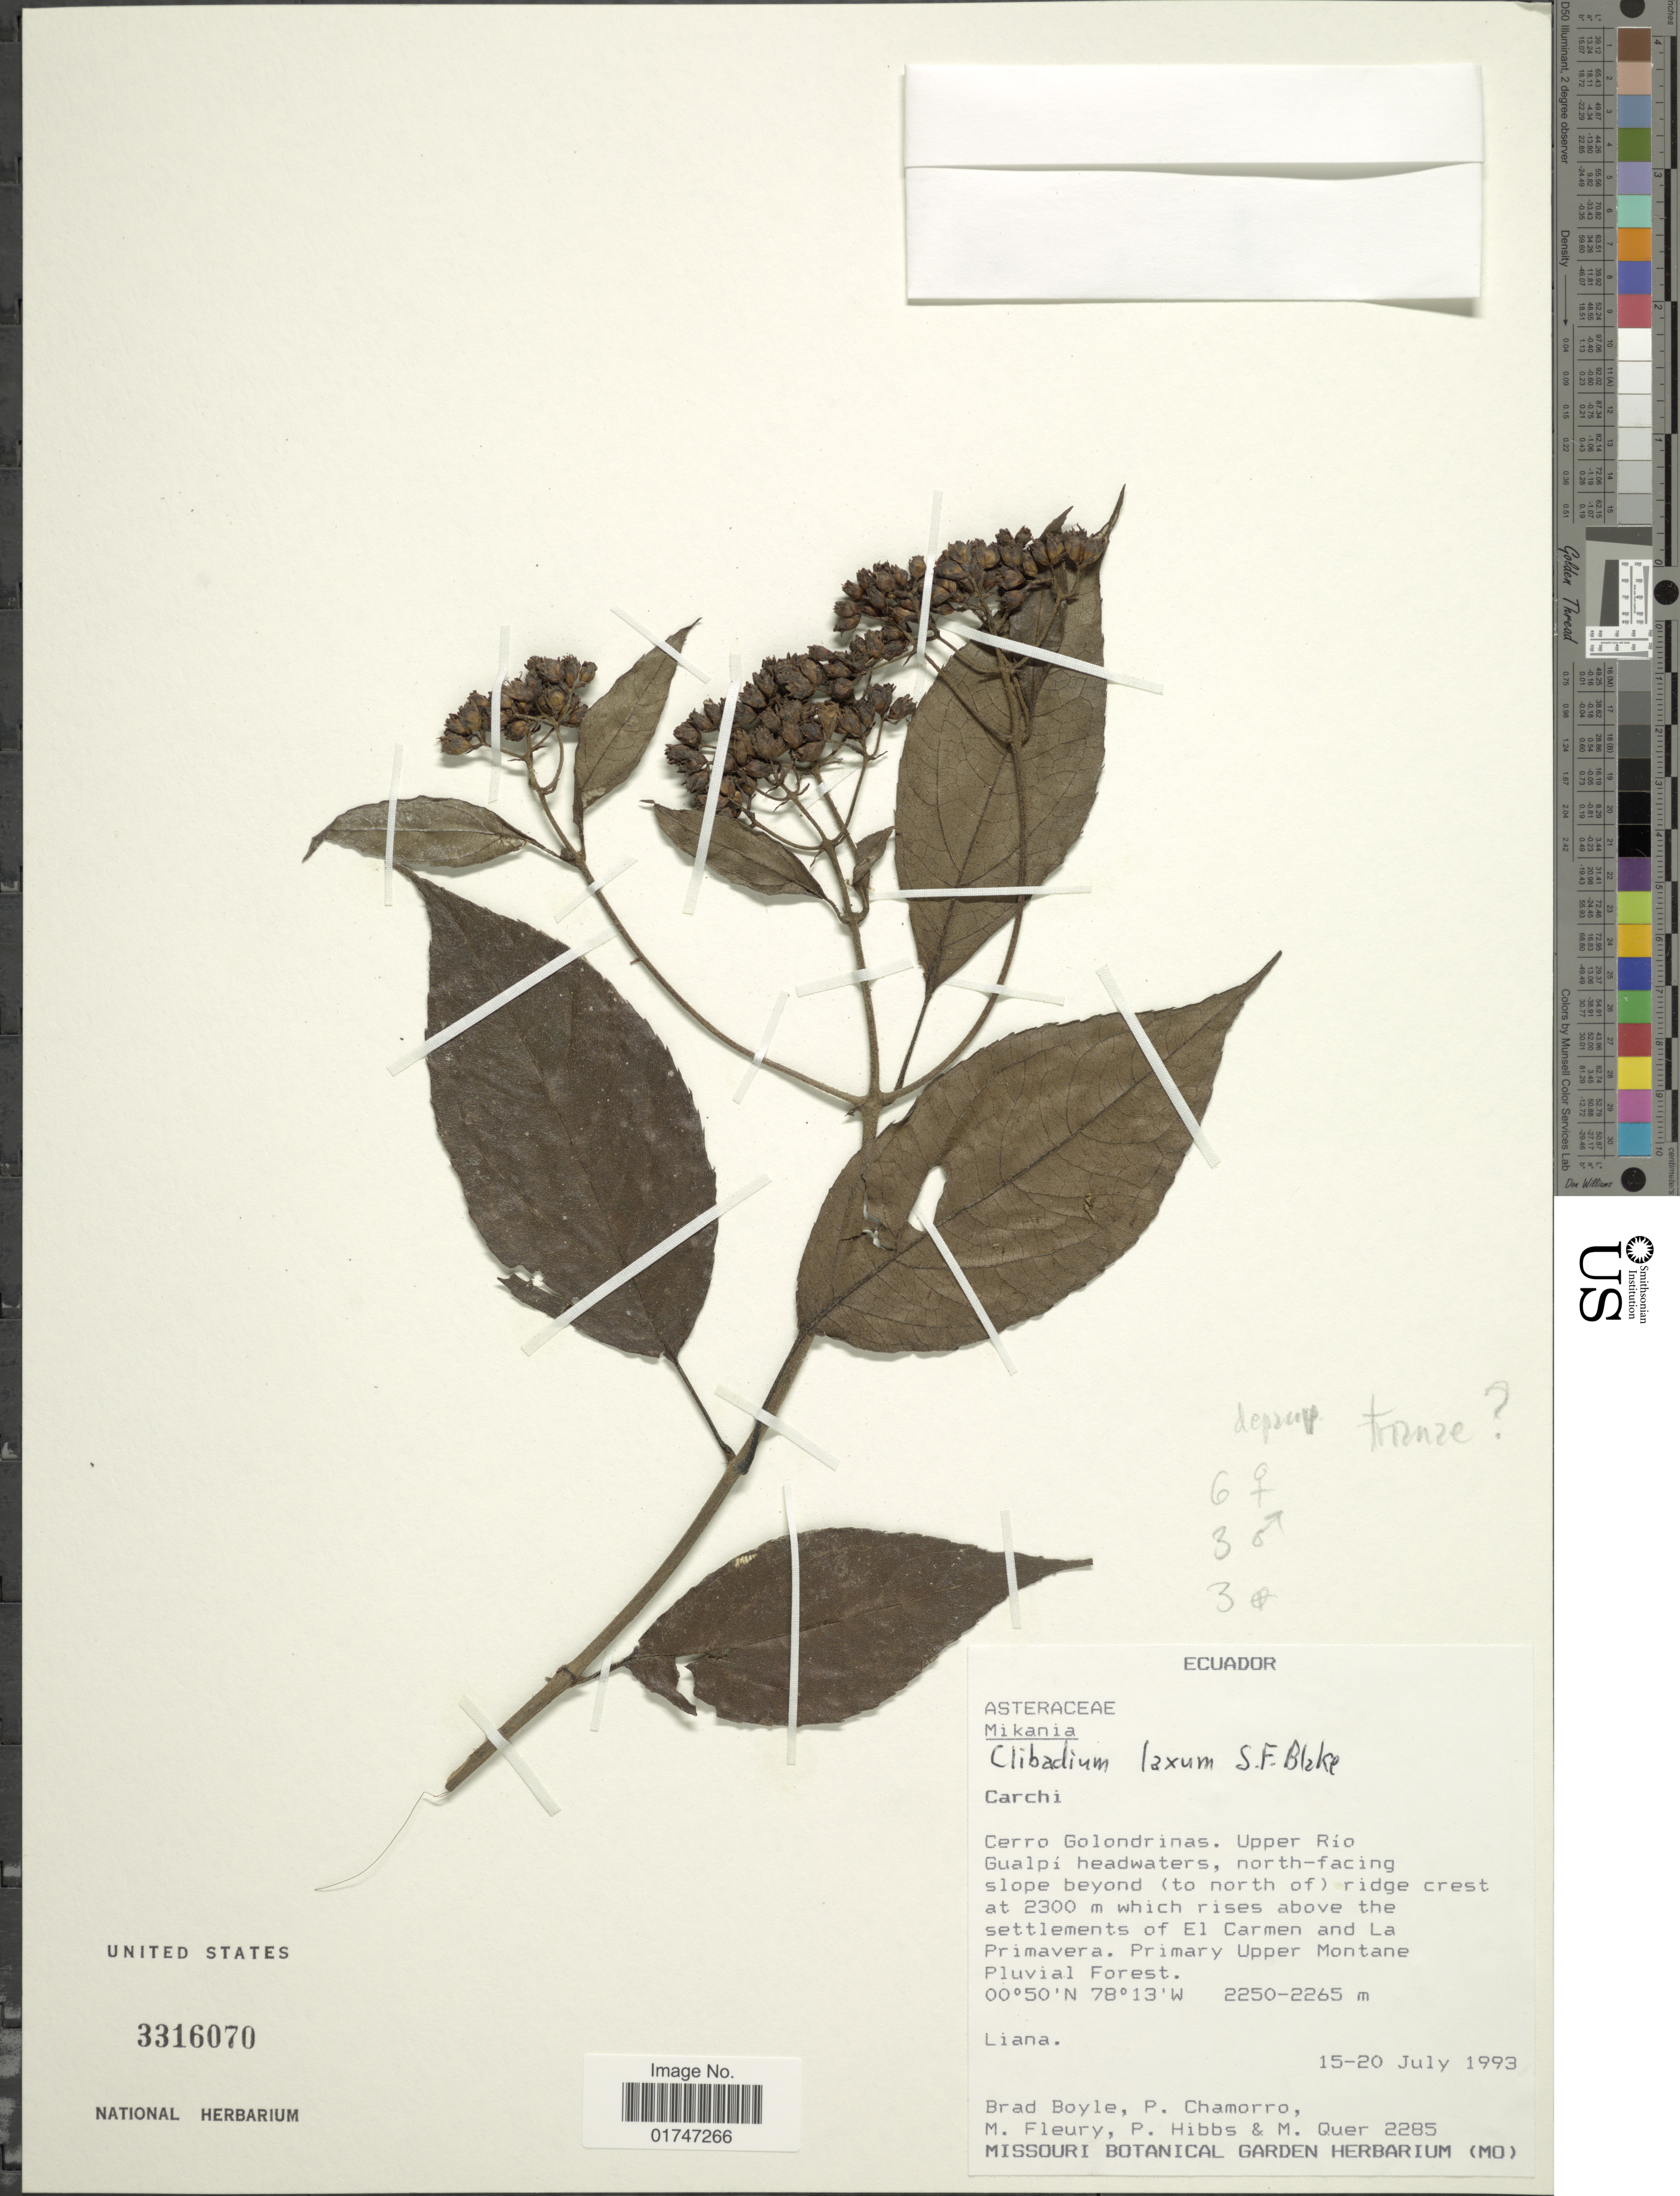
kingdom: Plantae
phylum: Tracheophyta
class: Magnoliopsida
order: Asterales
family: Asteraceae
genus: Clibadium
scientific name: Clibadium trianae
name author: (Hieron.) S.F. Blake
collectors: B. Boyle, P. Chamorro, M. Fleury, P. Hibbs & M. Quer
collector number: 2285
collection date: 1993-07-15/1993-07-20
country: Ecuador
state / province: Carchi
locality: Carchi. Cerro Golondrinas. Upper Rio Gualpi headwaters, north-facing slope beyond (to north of) ridge crest at 2300 m which rises above the settlements of El Carmen and La Primavera. Primary Upper Montane Pluvial Forest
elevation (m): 2250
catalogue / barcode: US 3316070